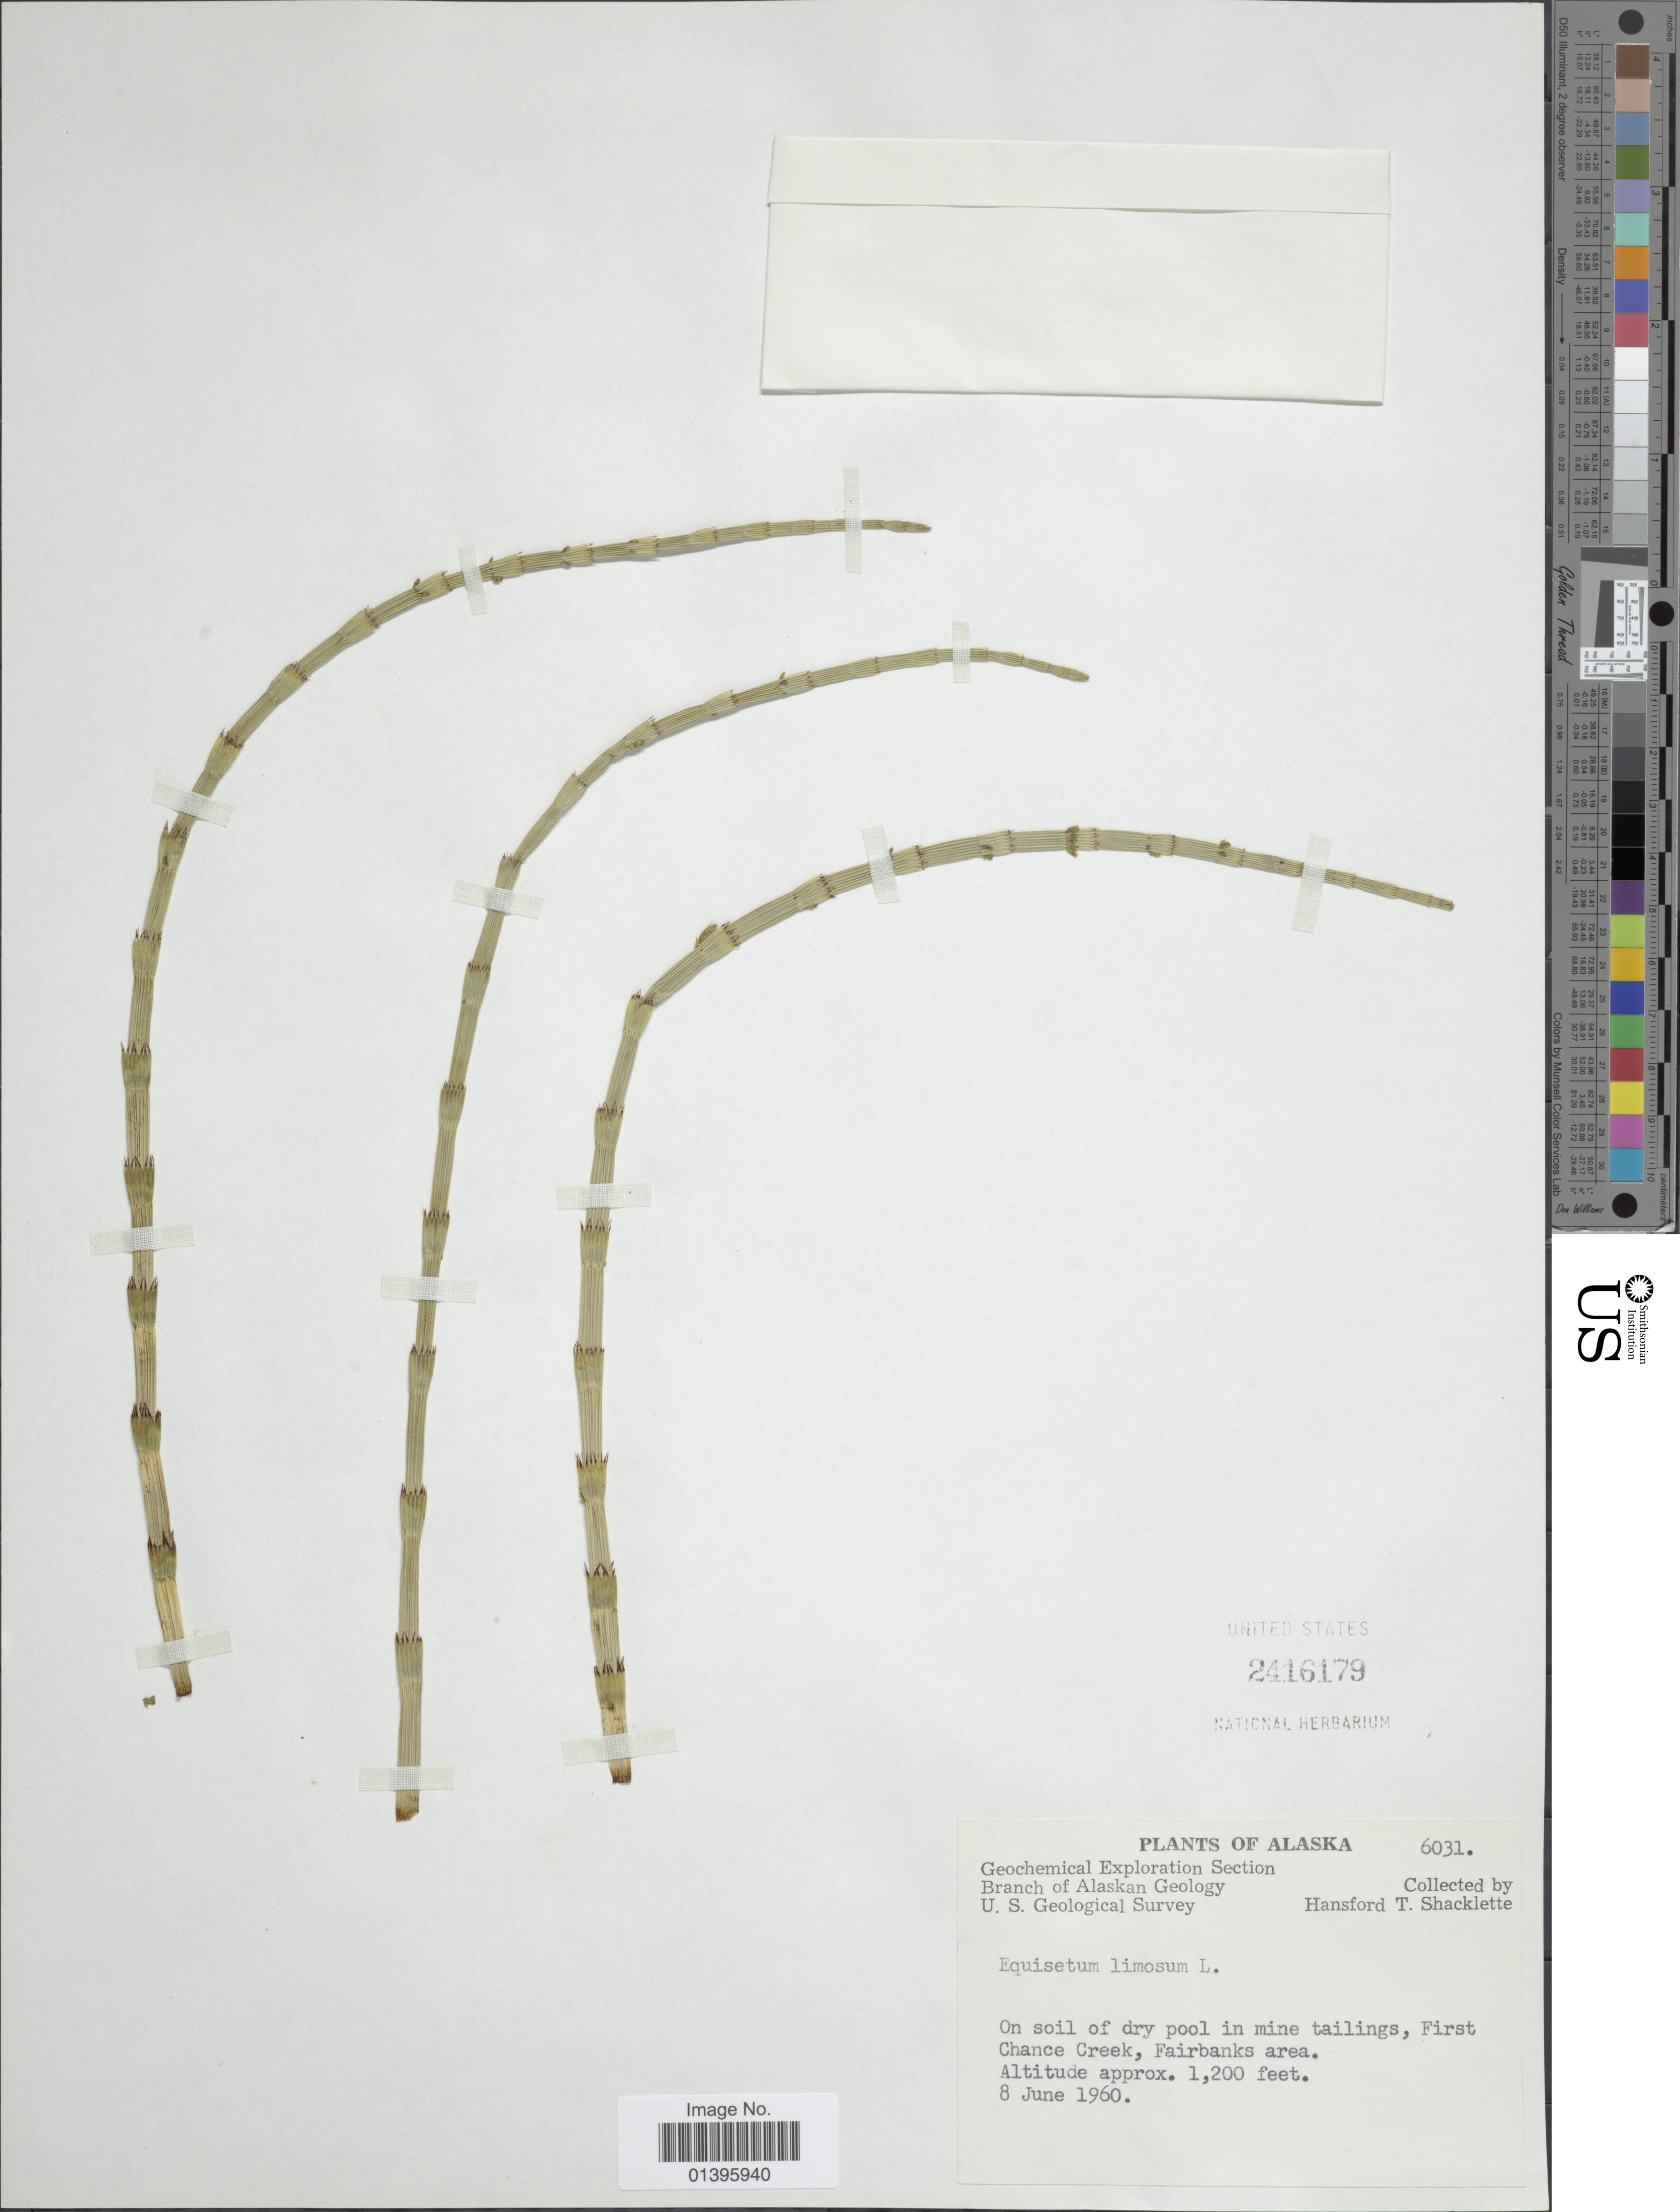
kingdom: Plantae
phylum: Tracheophyta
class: Polypodiopsida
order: Equisetales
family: Equisetaceae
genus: Equisetum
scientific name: Equisetum fluviatile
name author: L.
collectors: H. Shacklette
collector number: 6031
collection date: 1960-06-08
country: United States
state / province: Alaska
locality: On soil of dry pool in mine tailings, First Chance Creek, Fairbanks area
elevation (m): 366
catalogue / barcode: US 2416179